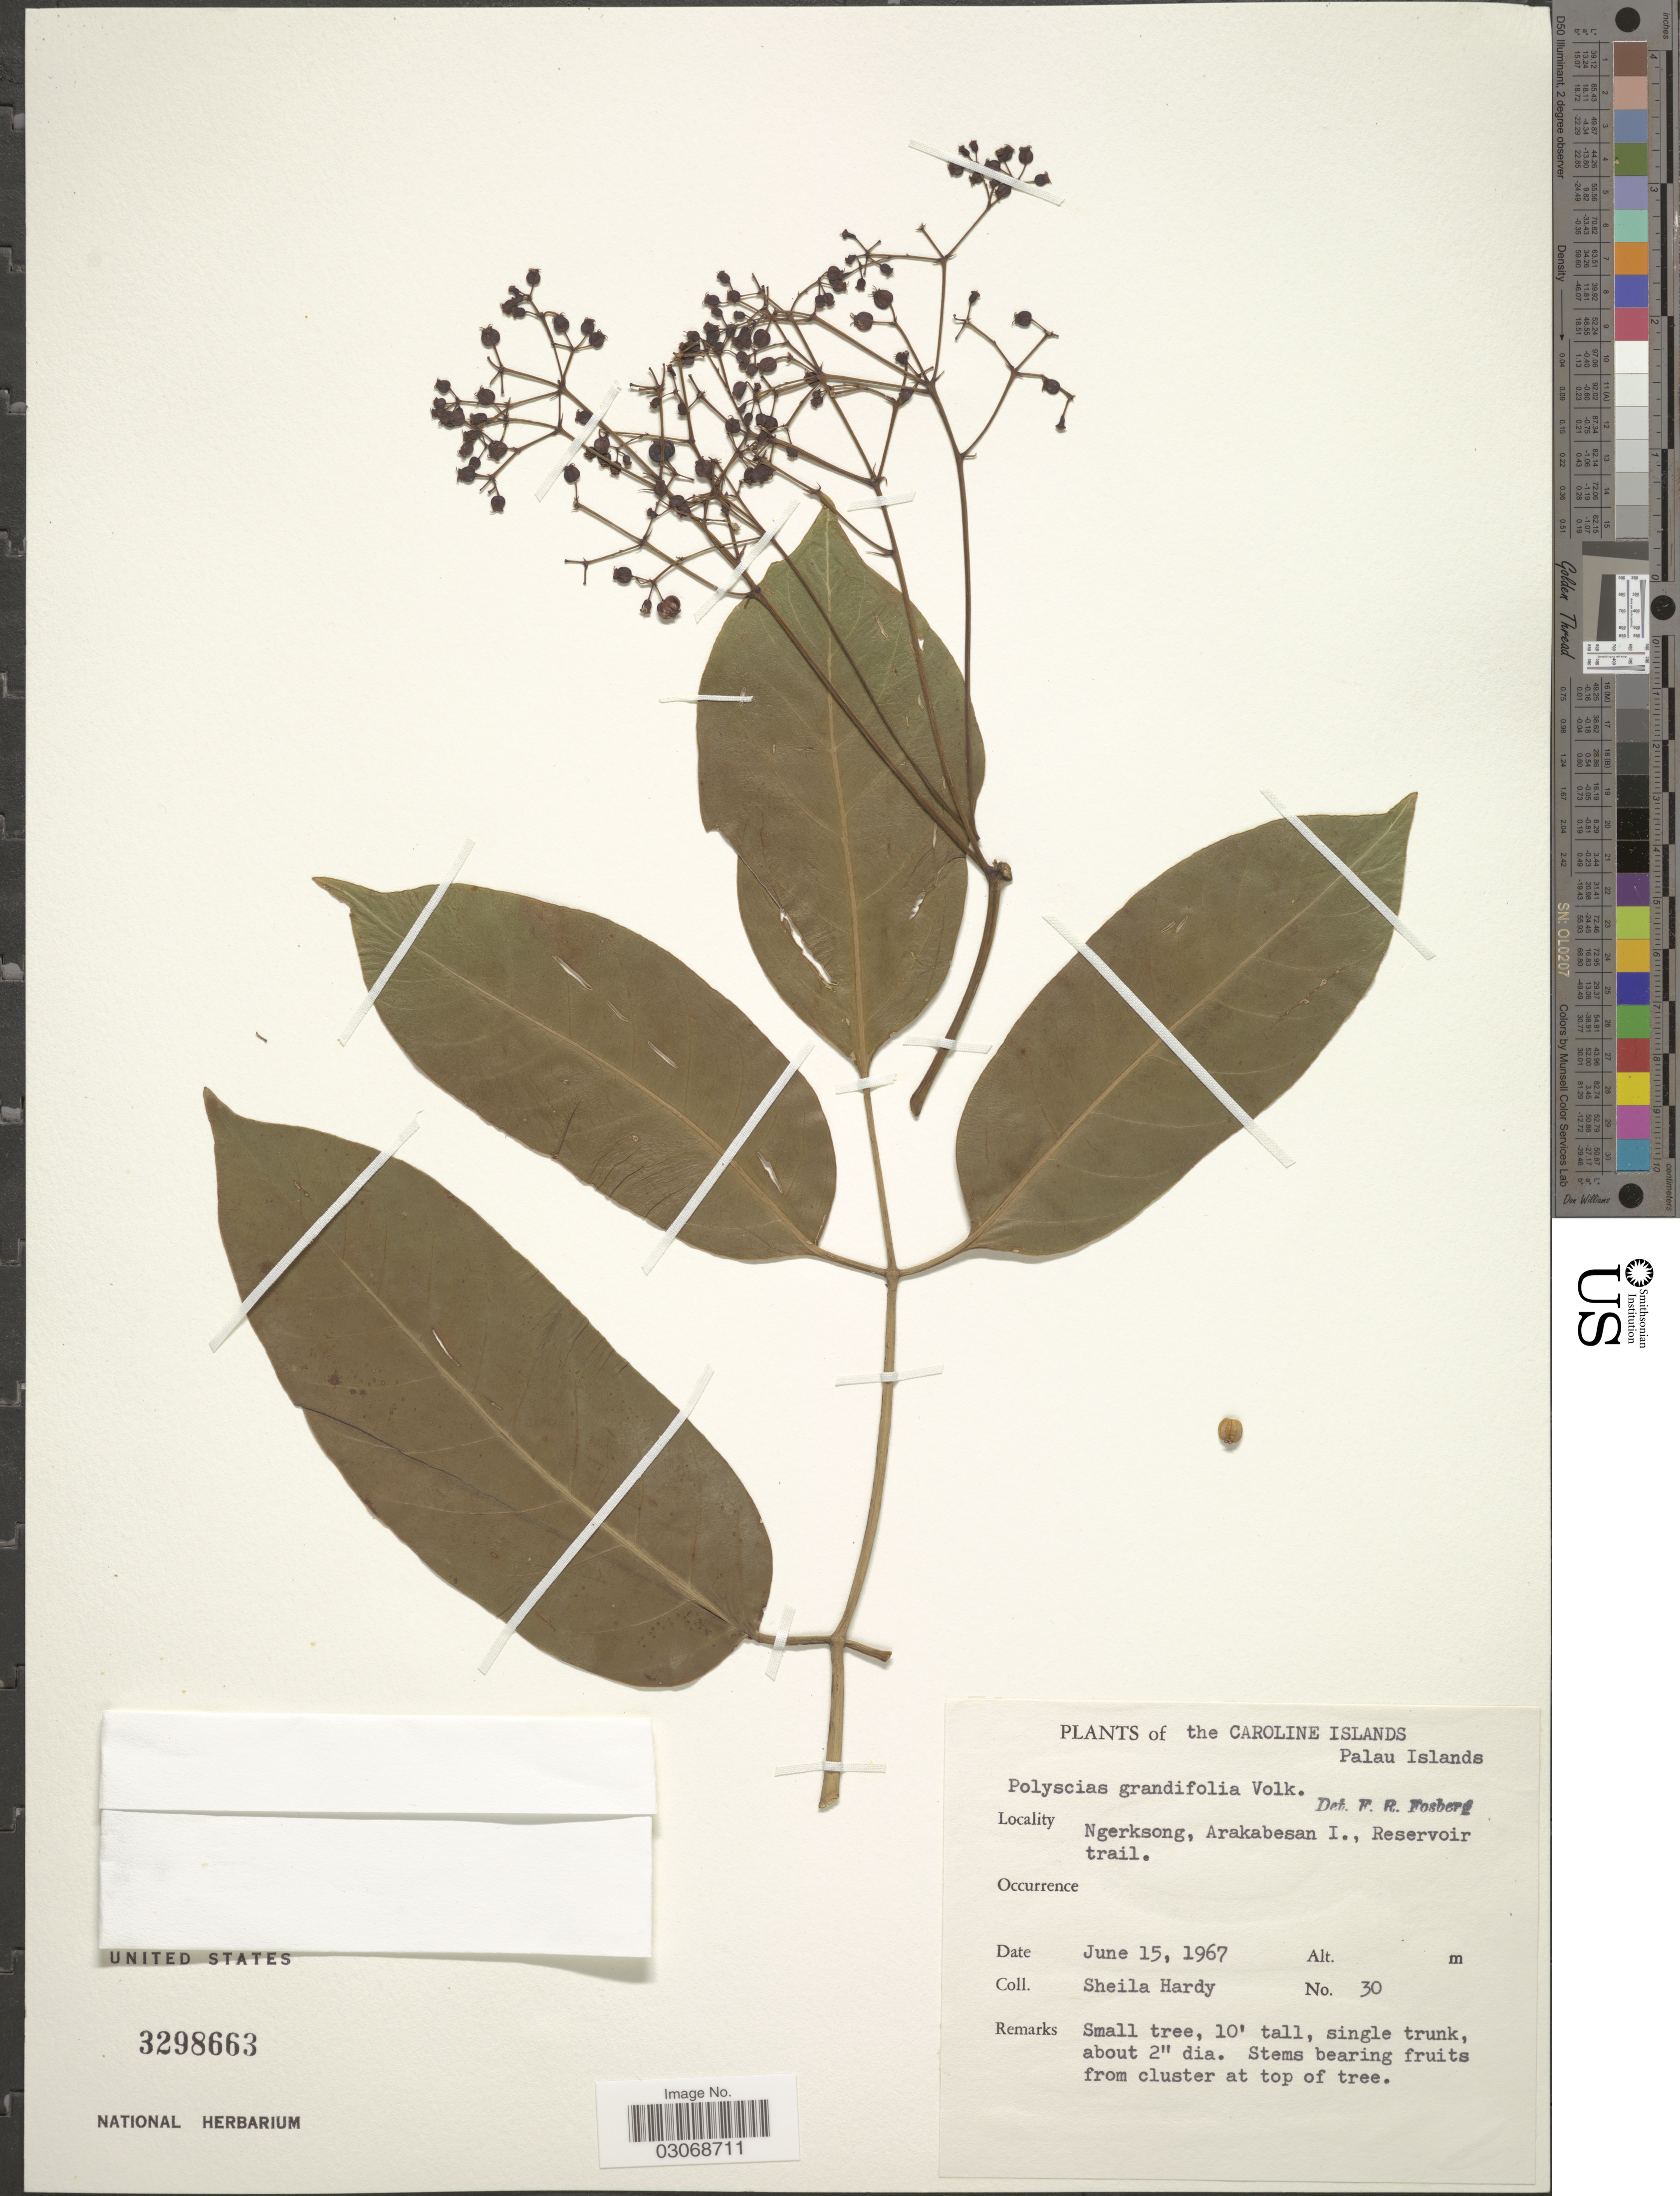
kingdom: Plantae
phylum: Tracheophyta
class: Magnoliopsida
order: Apiales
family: Araliaceae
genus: Polyscias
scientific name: Polyscias macgillivrayi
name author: Harms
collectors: S. Hardy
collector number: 30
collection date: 1967-06-15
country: Palau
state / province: Koror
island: Ngerekebesang [Arakabesan]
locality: The Caroline Islands, Palau Islands, Ngerksong, Arakabesan I., Reservoir trail.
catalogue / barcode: US 3298663